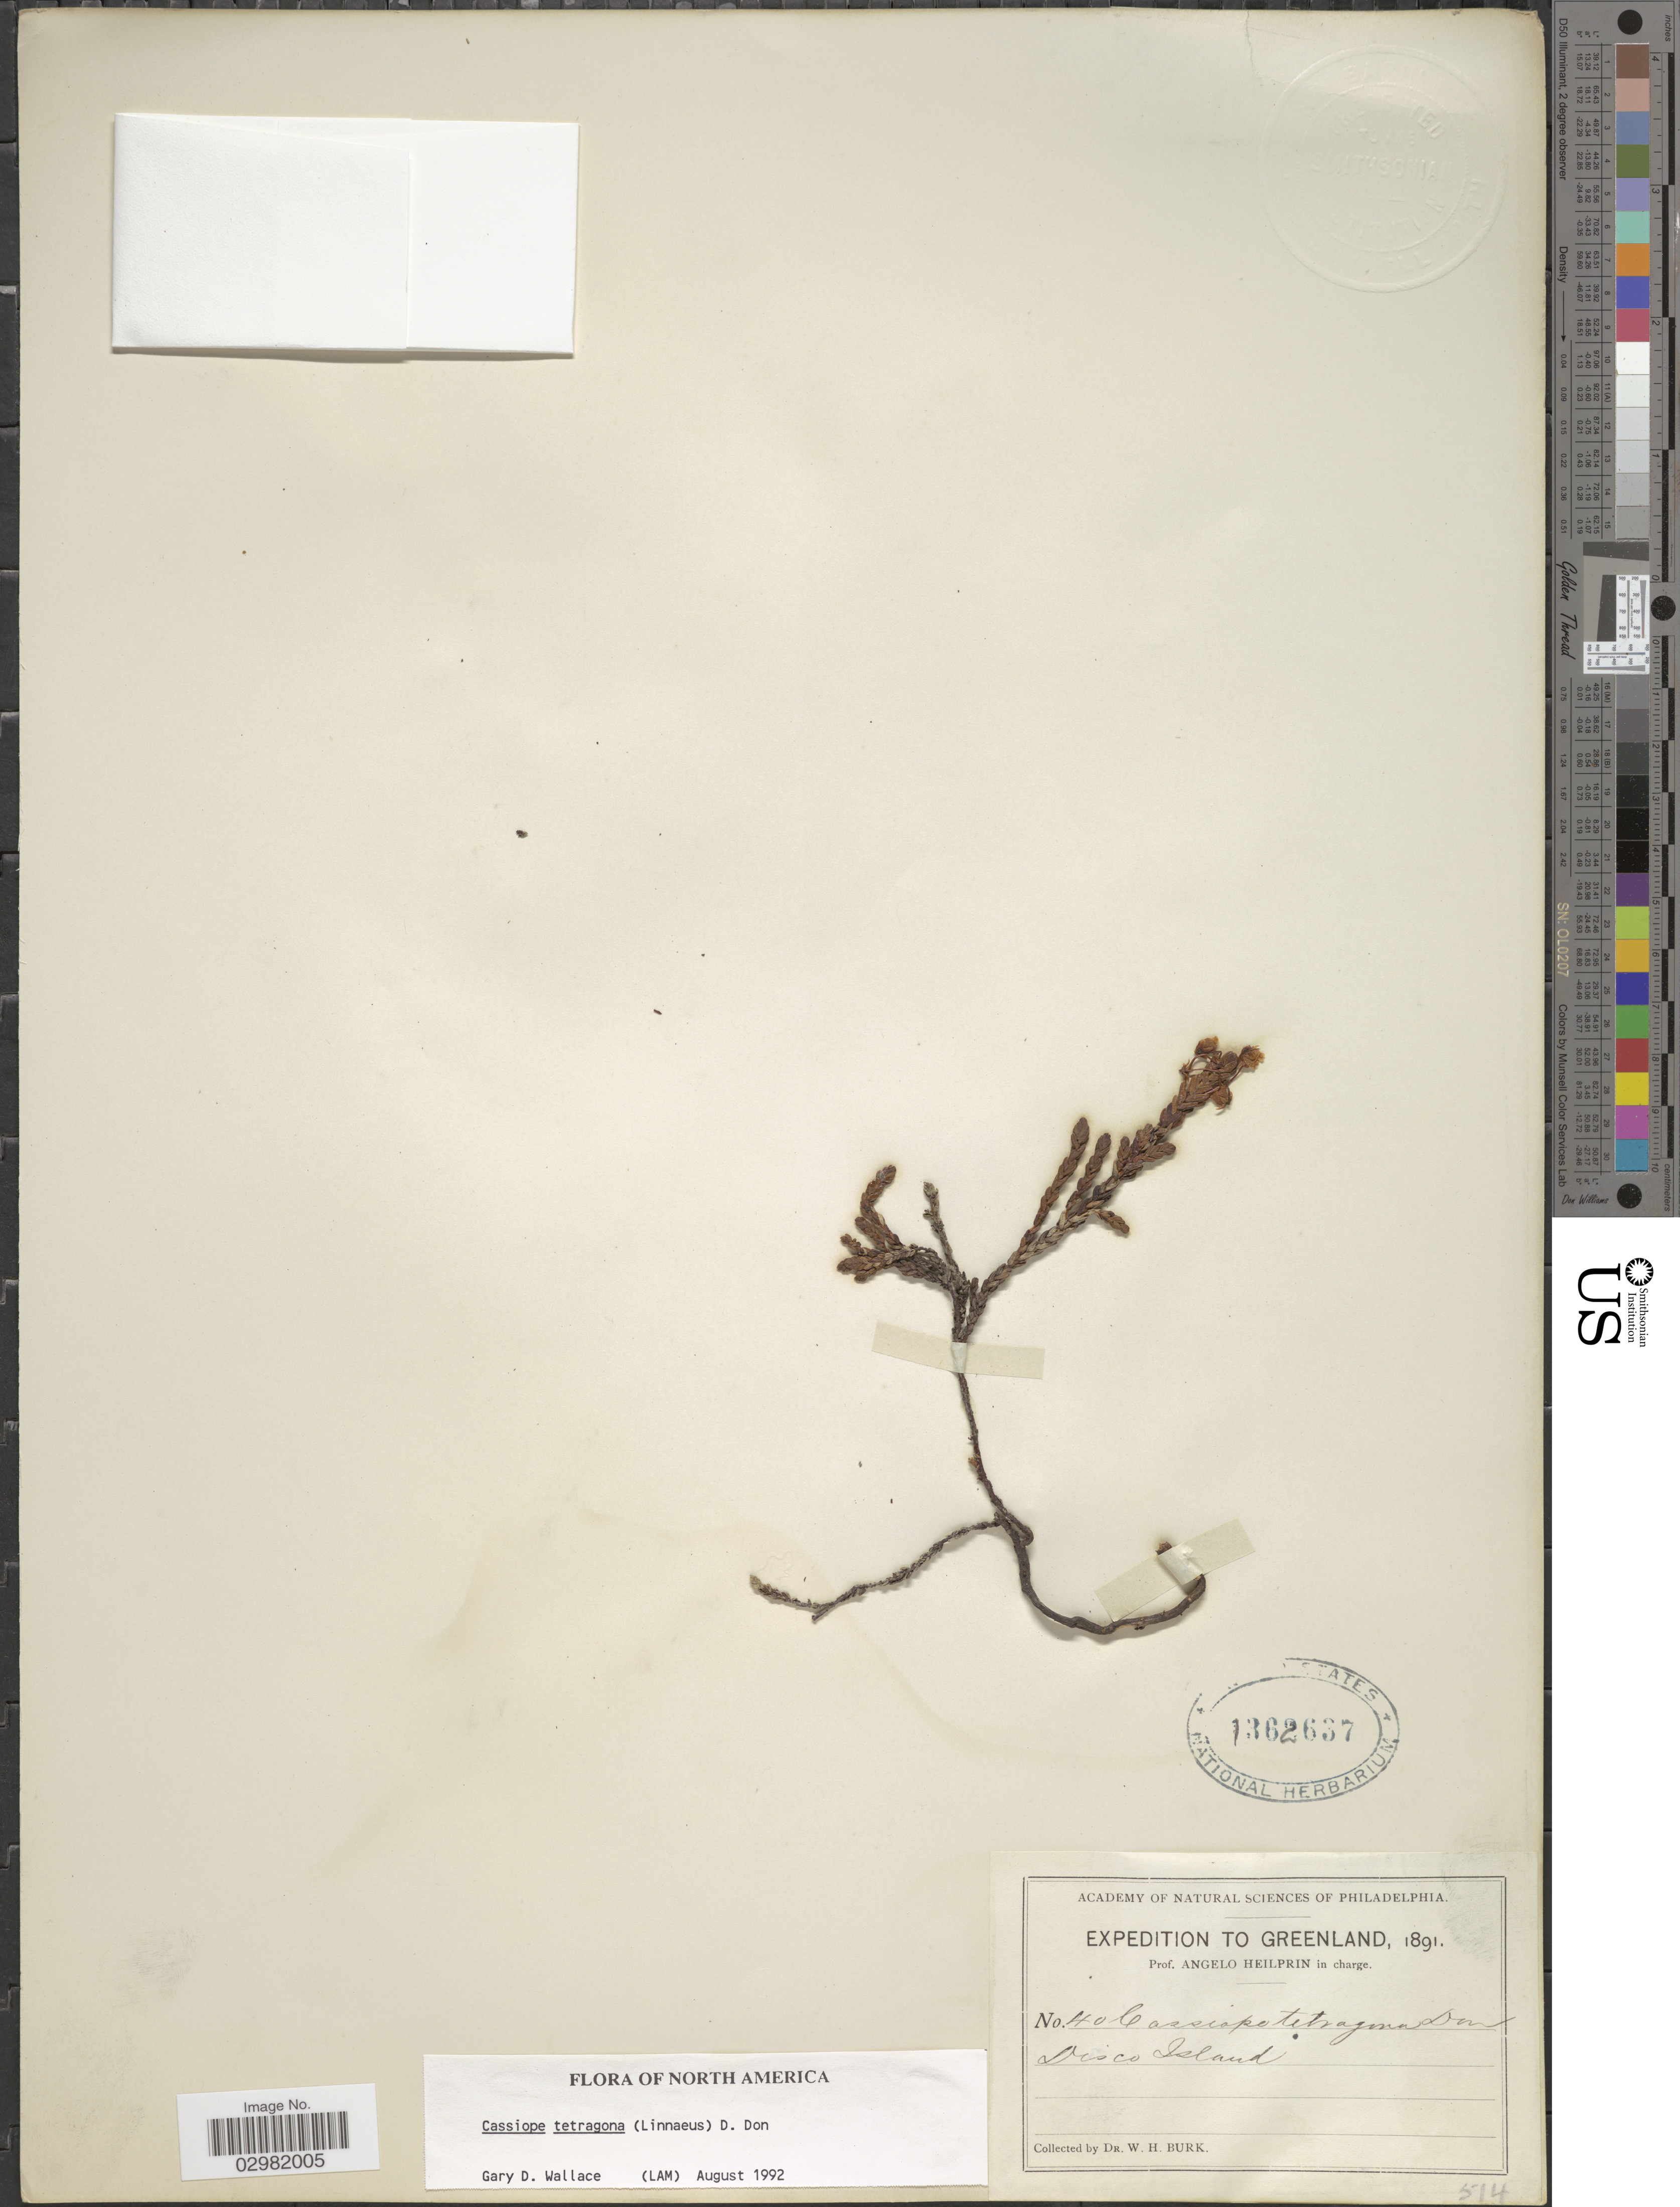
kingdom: Plantae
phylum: Tracheophyta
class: Magnoliopsida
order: Ericales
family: Ericaceae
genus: Cassiope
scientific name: Cassiope tetragona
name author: (L.) D. Don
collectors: W. Burk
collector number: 40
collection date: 1891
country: Greenland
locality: Disco Island.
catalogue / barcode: US 1362637